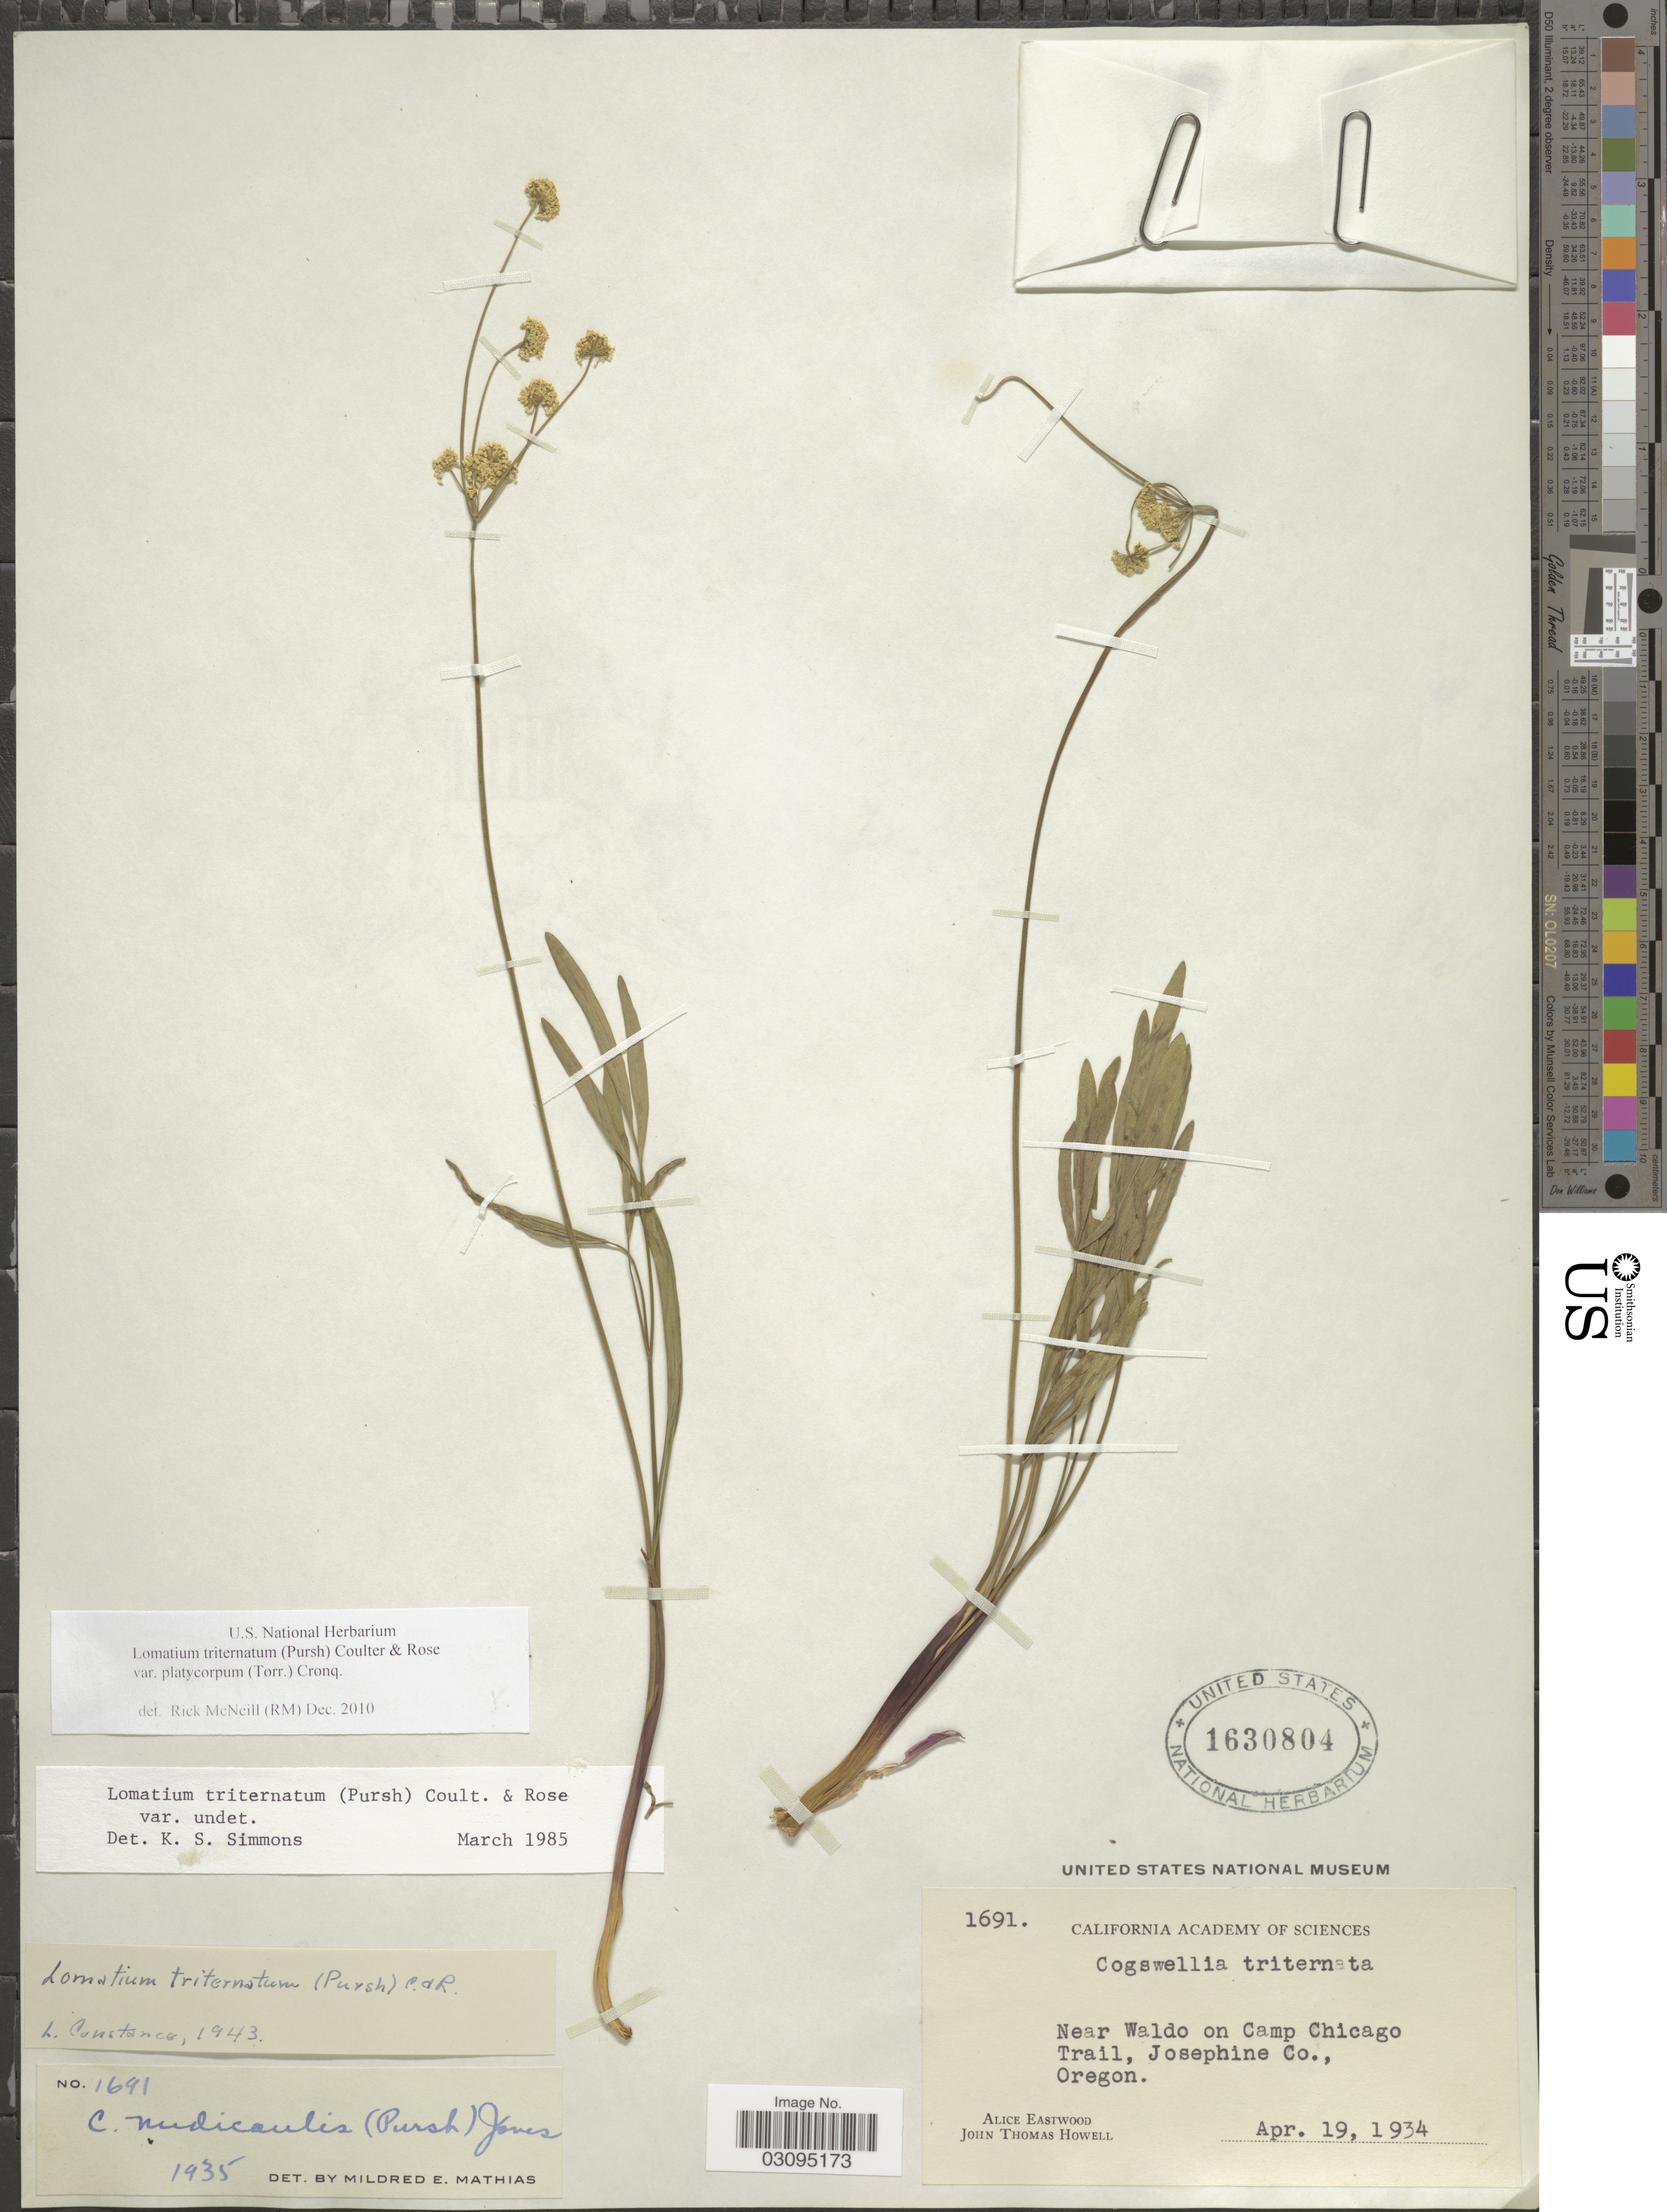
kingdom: Plantae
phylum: Tracheophyta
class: Magnoliopsida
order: Apiales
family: Apiaceae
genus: Lomatium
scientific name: Lomatium triternatum var. platycarpum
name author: (Torr.) B. Boivin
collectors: A. Eastwood & J. T. Howell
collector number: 1691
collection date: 1934-04-19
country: United States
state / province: Oregon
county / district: Josephine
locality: Near Waldo on Camp Chicago Trail, Josephine Co.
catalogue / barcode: US 1630804